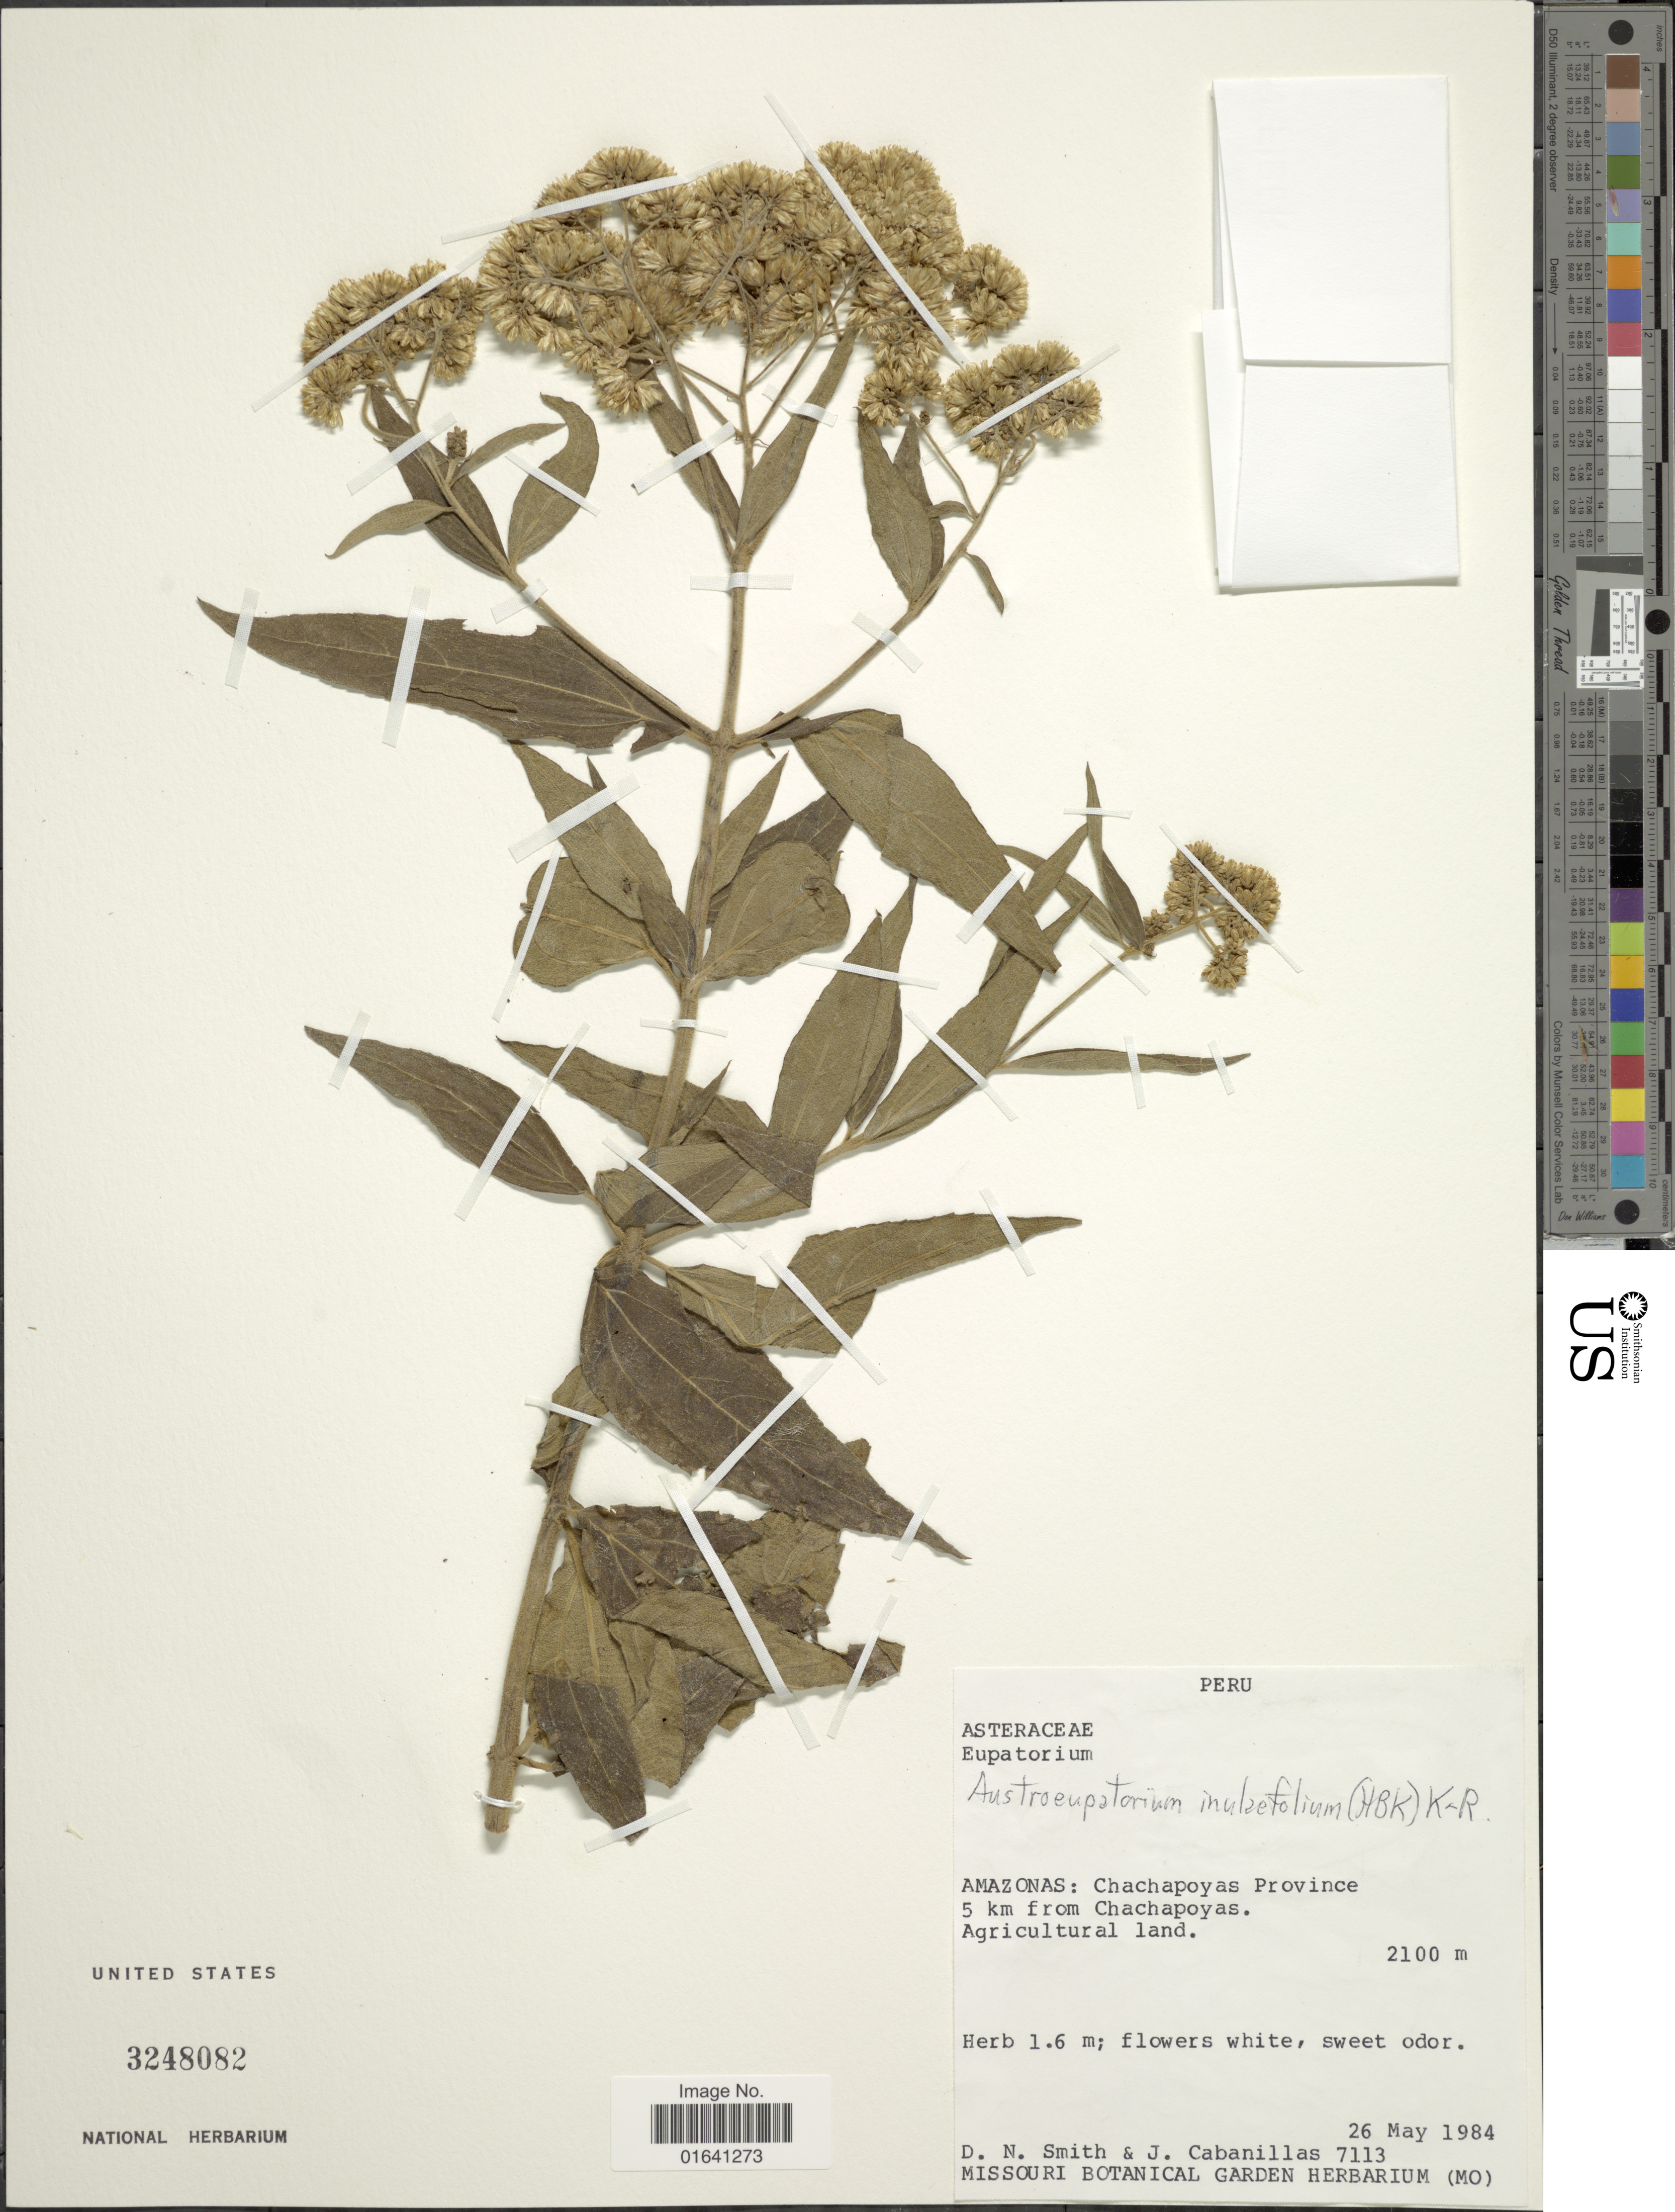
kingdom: Plantae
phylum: Tracheophyta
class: Magnoliopsida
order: Asterales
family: Asteraceae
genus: Austroeupatorium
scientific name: Austroeupatorium inulaefolium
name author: (Kunth) R.M. King & H. Rob.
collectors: D. Smith & J. Cabanillas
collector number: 7113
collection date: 1984-05-26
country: Peru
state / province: Amazonas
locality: Chachapoyas Province, 5 km from Chachapoyas. Agricultural land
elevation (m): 2100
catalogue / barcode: US 3248082